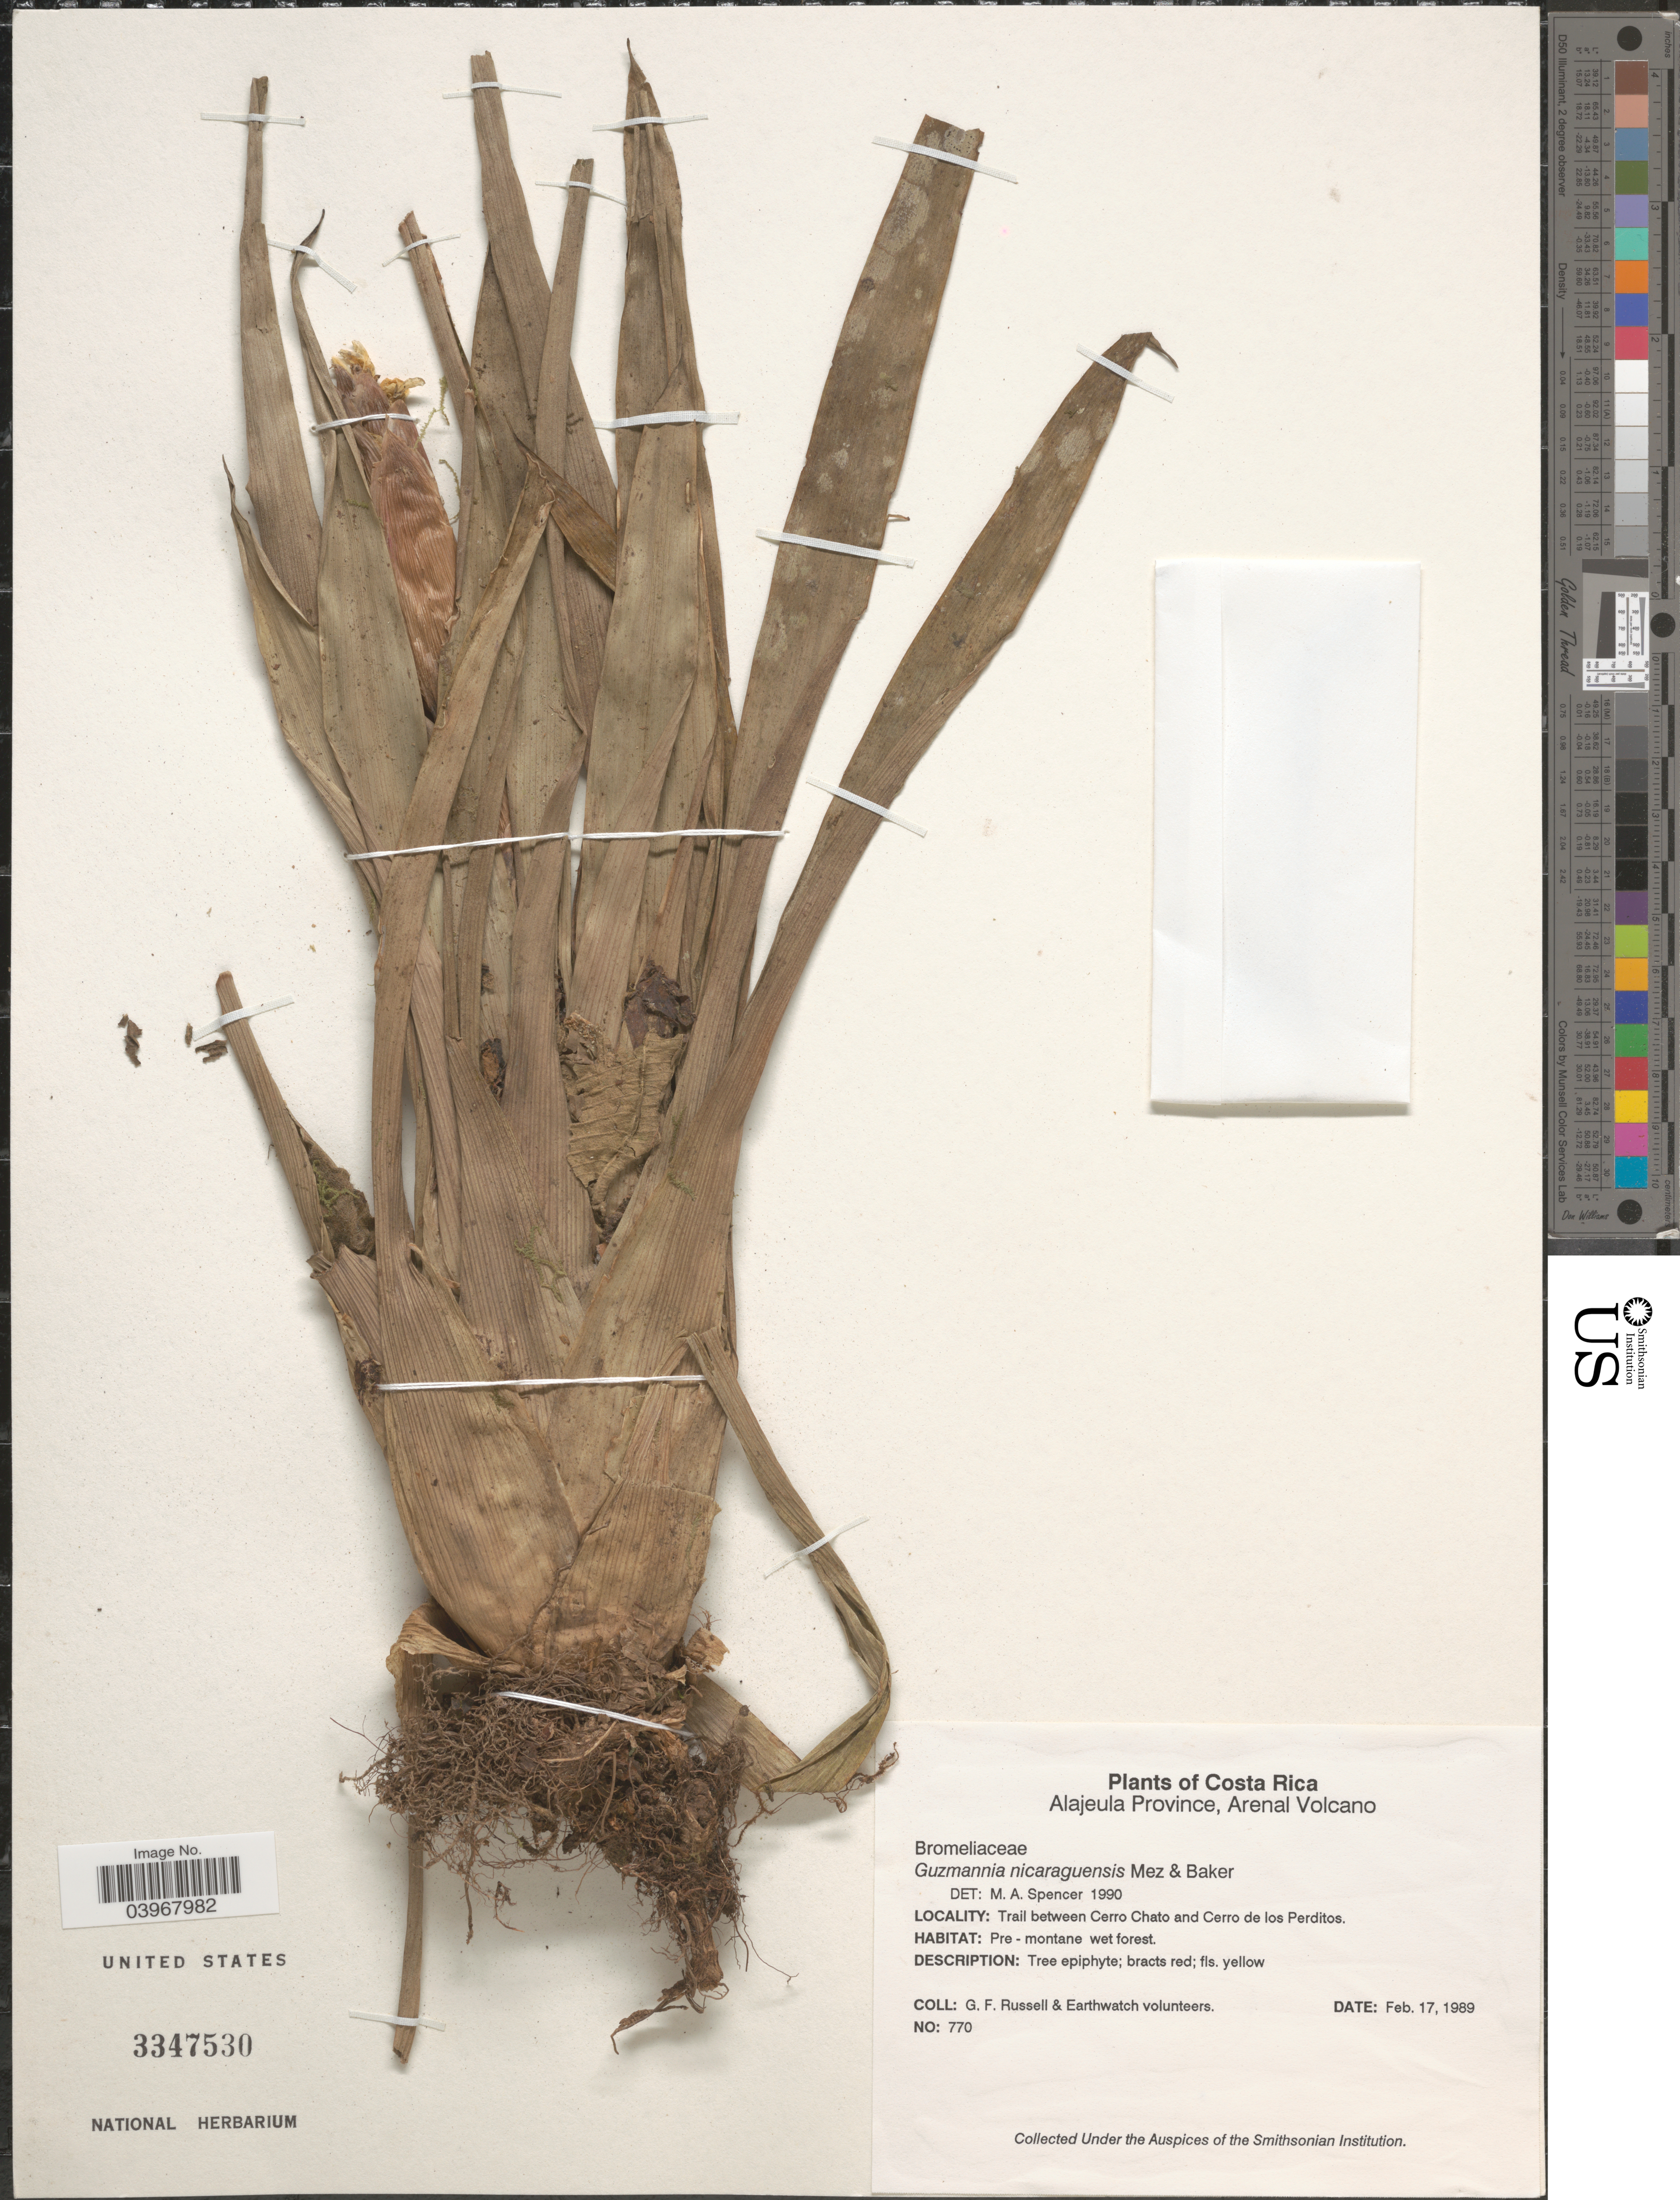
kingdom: Plantae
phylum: Tracheophyta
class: Liliopsida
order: Poales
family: Bromeliaceae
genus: Guzmania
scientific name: Guzmania nicaraguensis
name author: Mez & Mez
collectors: G. Russell & Earthwatch Volunteers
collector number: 770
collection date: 1989-02-17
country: Costa Rica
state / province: Alajuela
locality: Arenal Volcano. Trail between Cerro Chato and Cerro de los Perditos.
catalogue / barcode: US 3347530